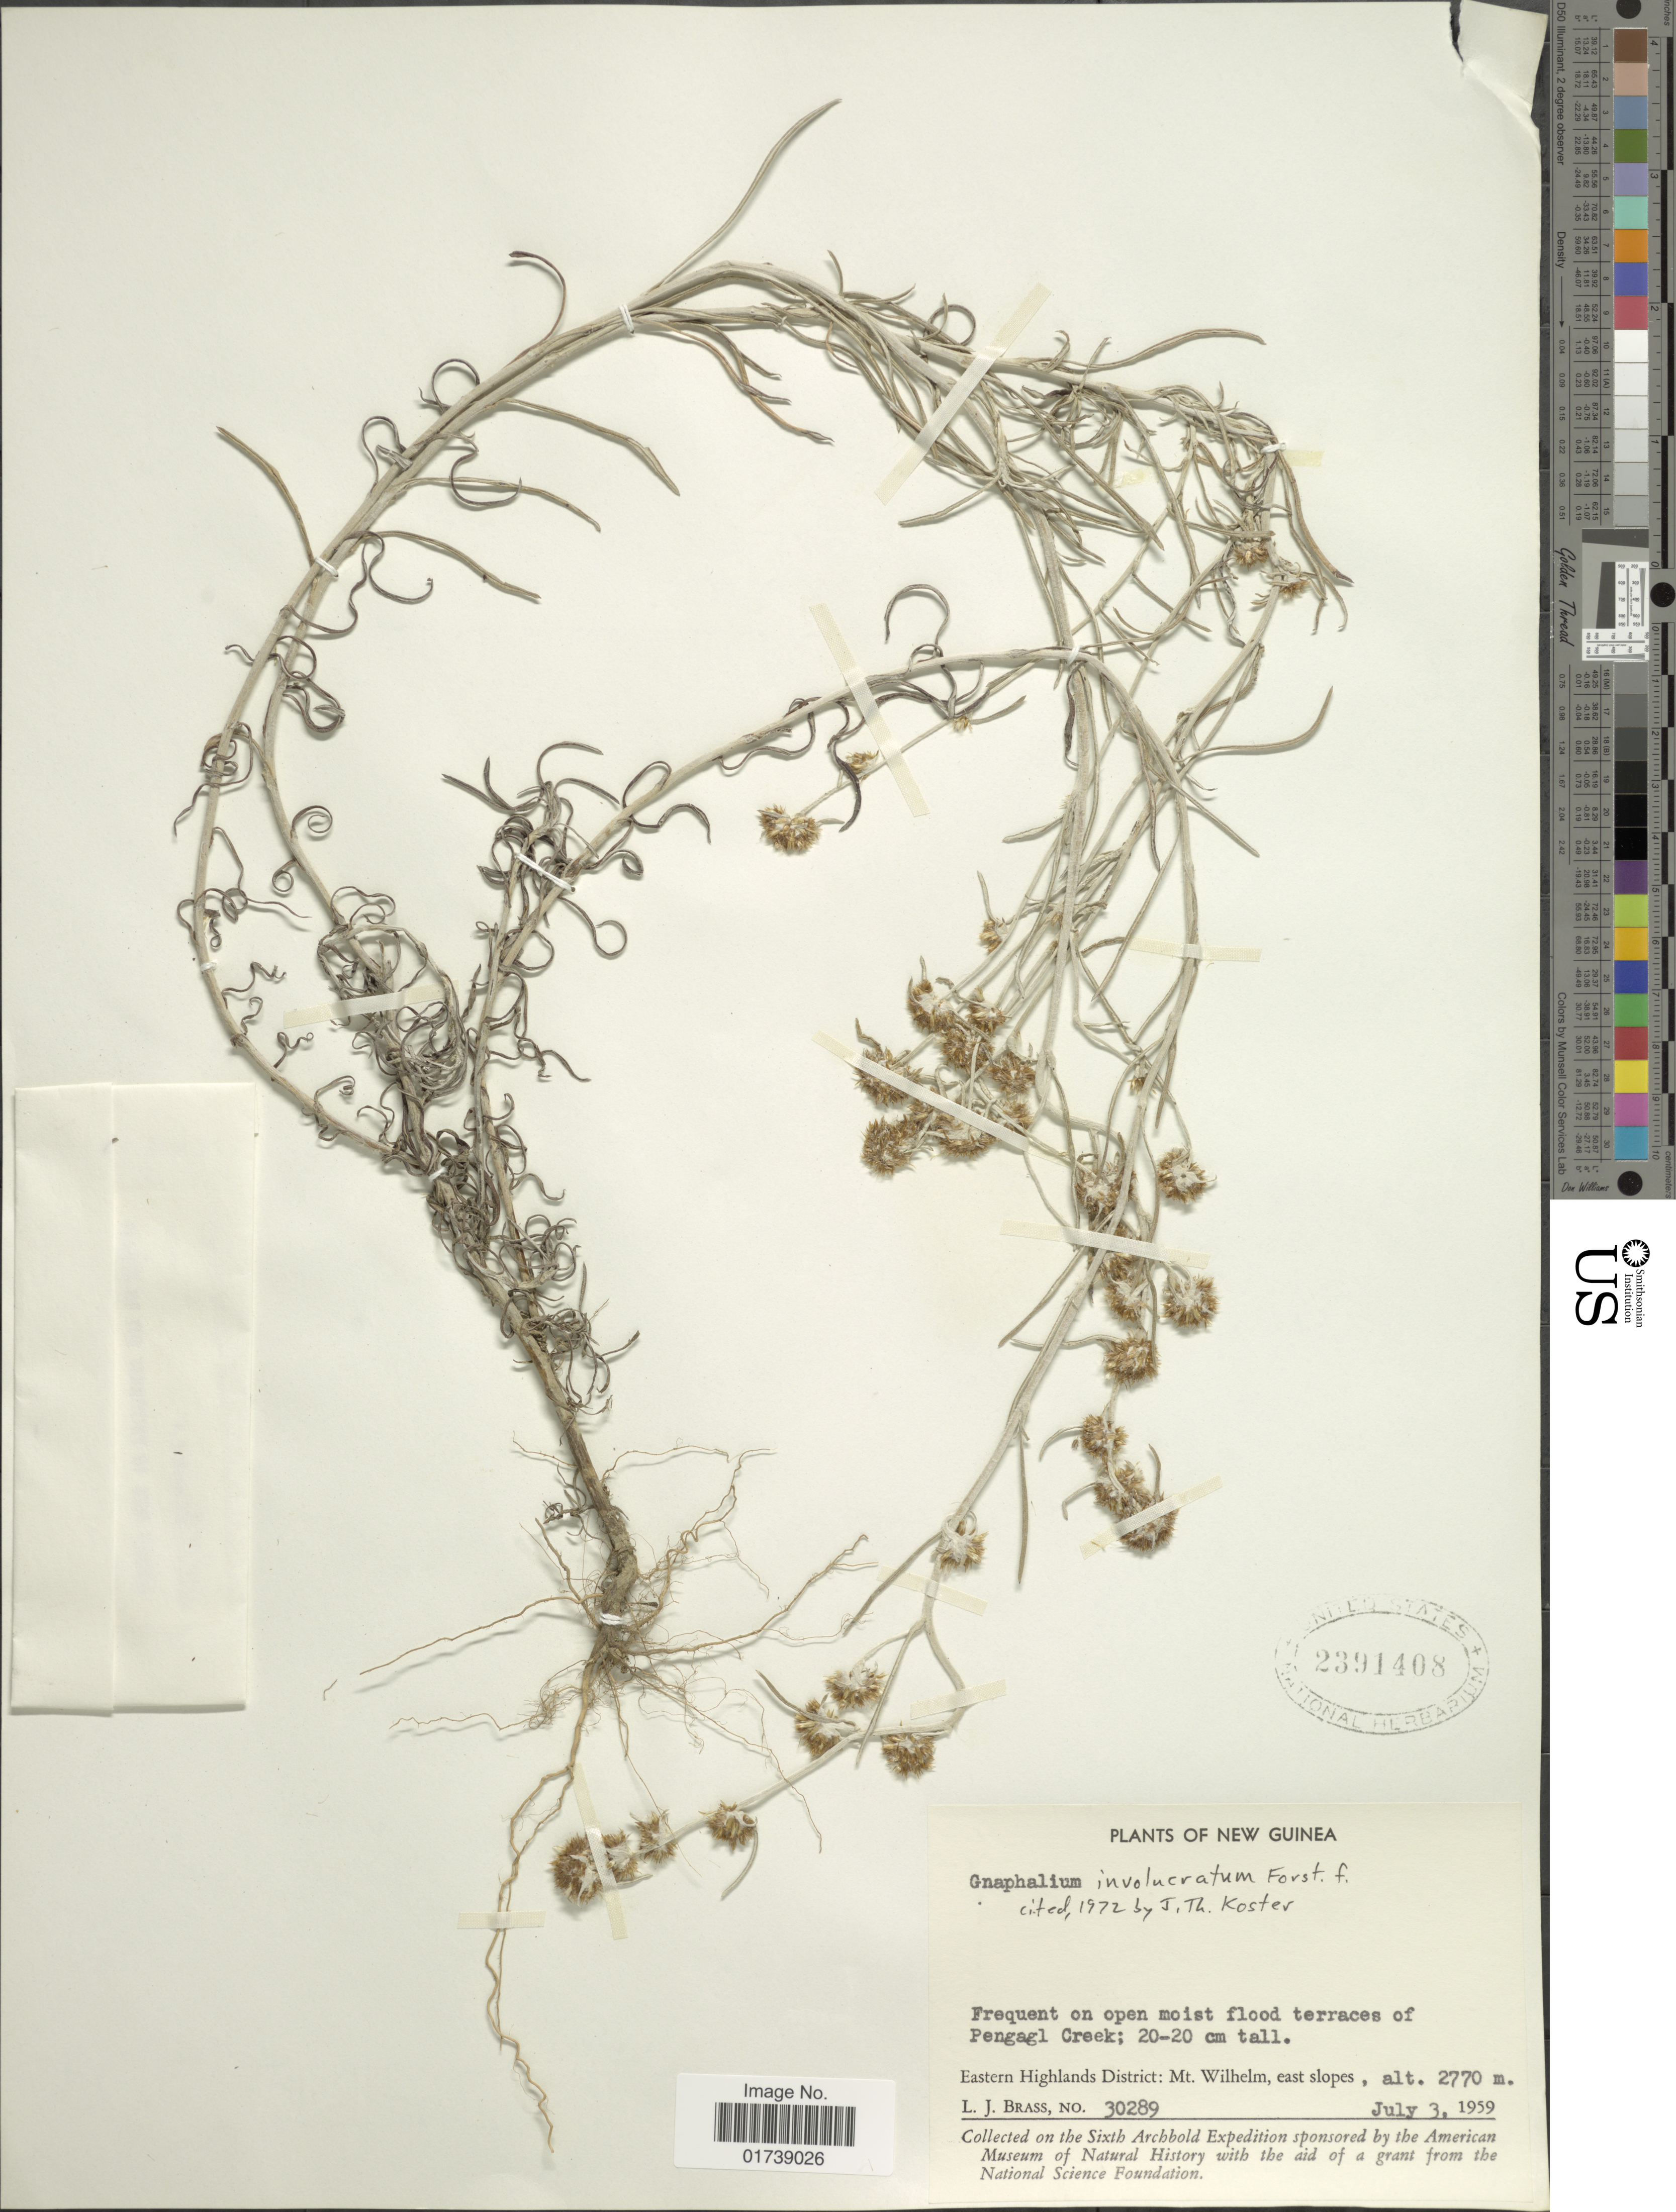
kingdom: Plantae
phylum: Tracheophyta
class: Magnoliopsida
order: Asterales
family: Asteraceae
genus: Euchiton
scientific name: Euchiton involucratus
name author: (G. Forst.) Holub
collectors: L. J. Brass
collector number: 30289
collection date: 1959-07-03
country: Papua New Guinea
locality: Eastern Highlands District: Mt. Wilhelm, east slopes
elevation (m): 2770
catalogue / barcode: US 2391408